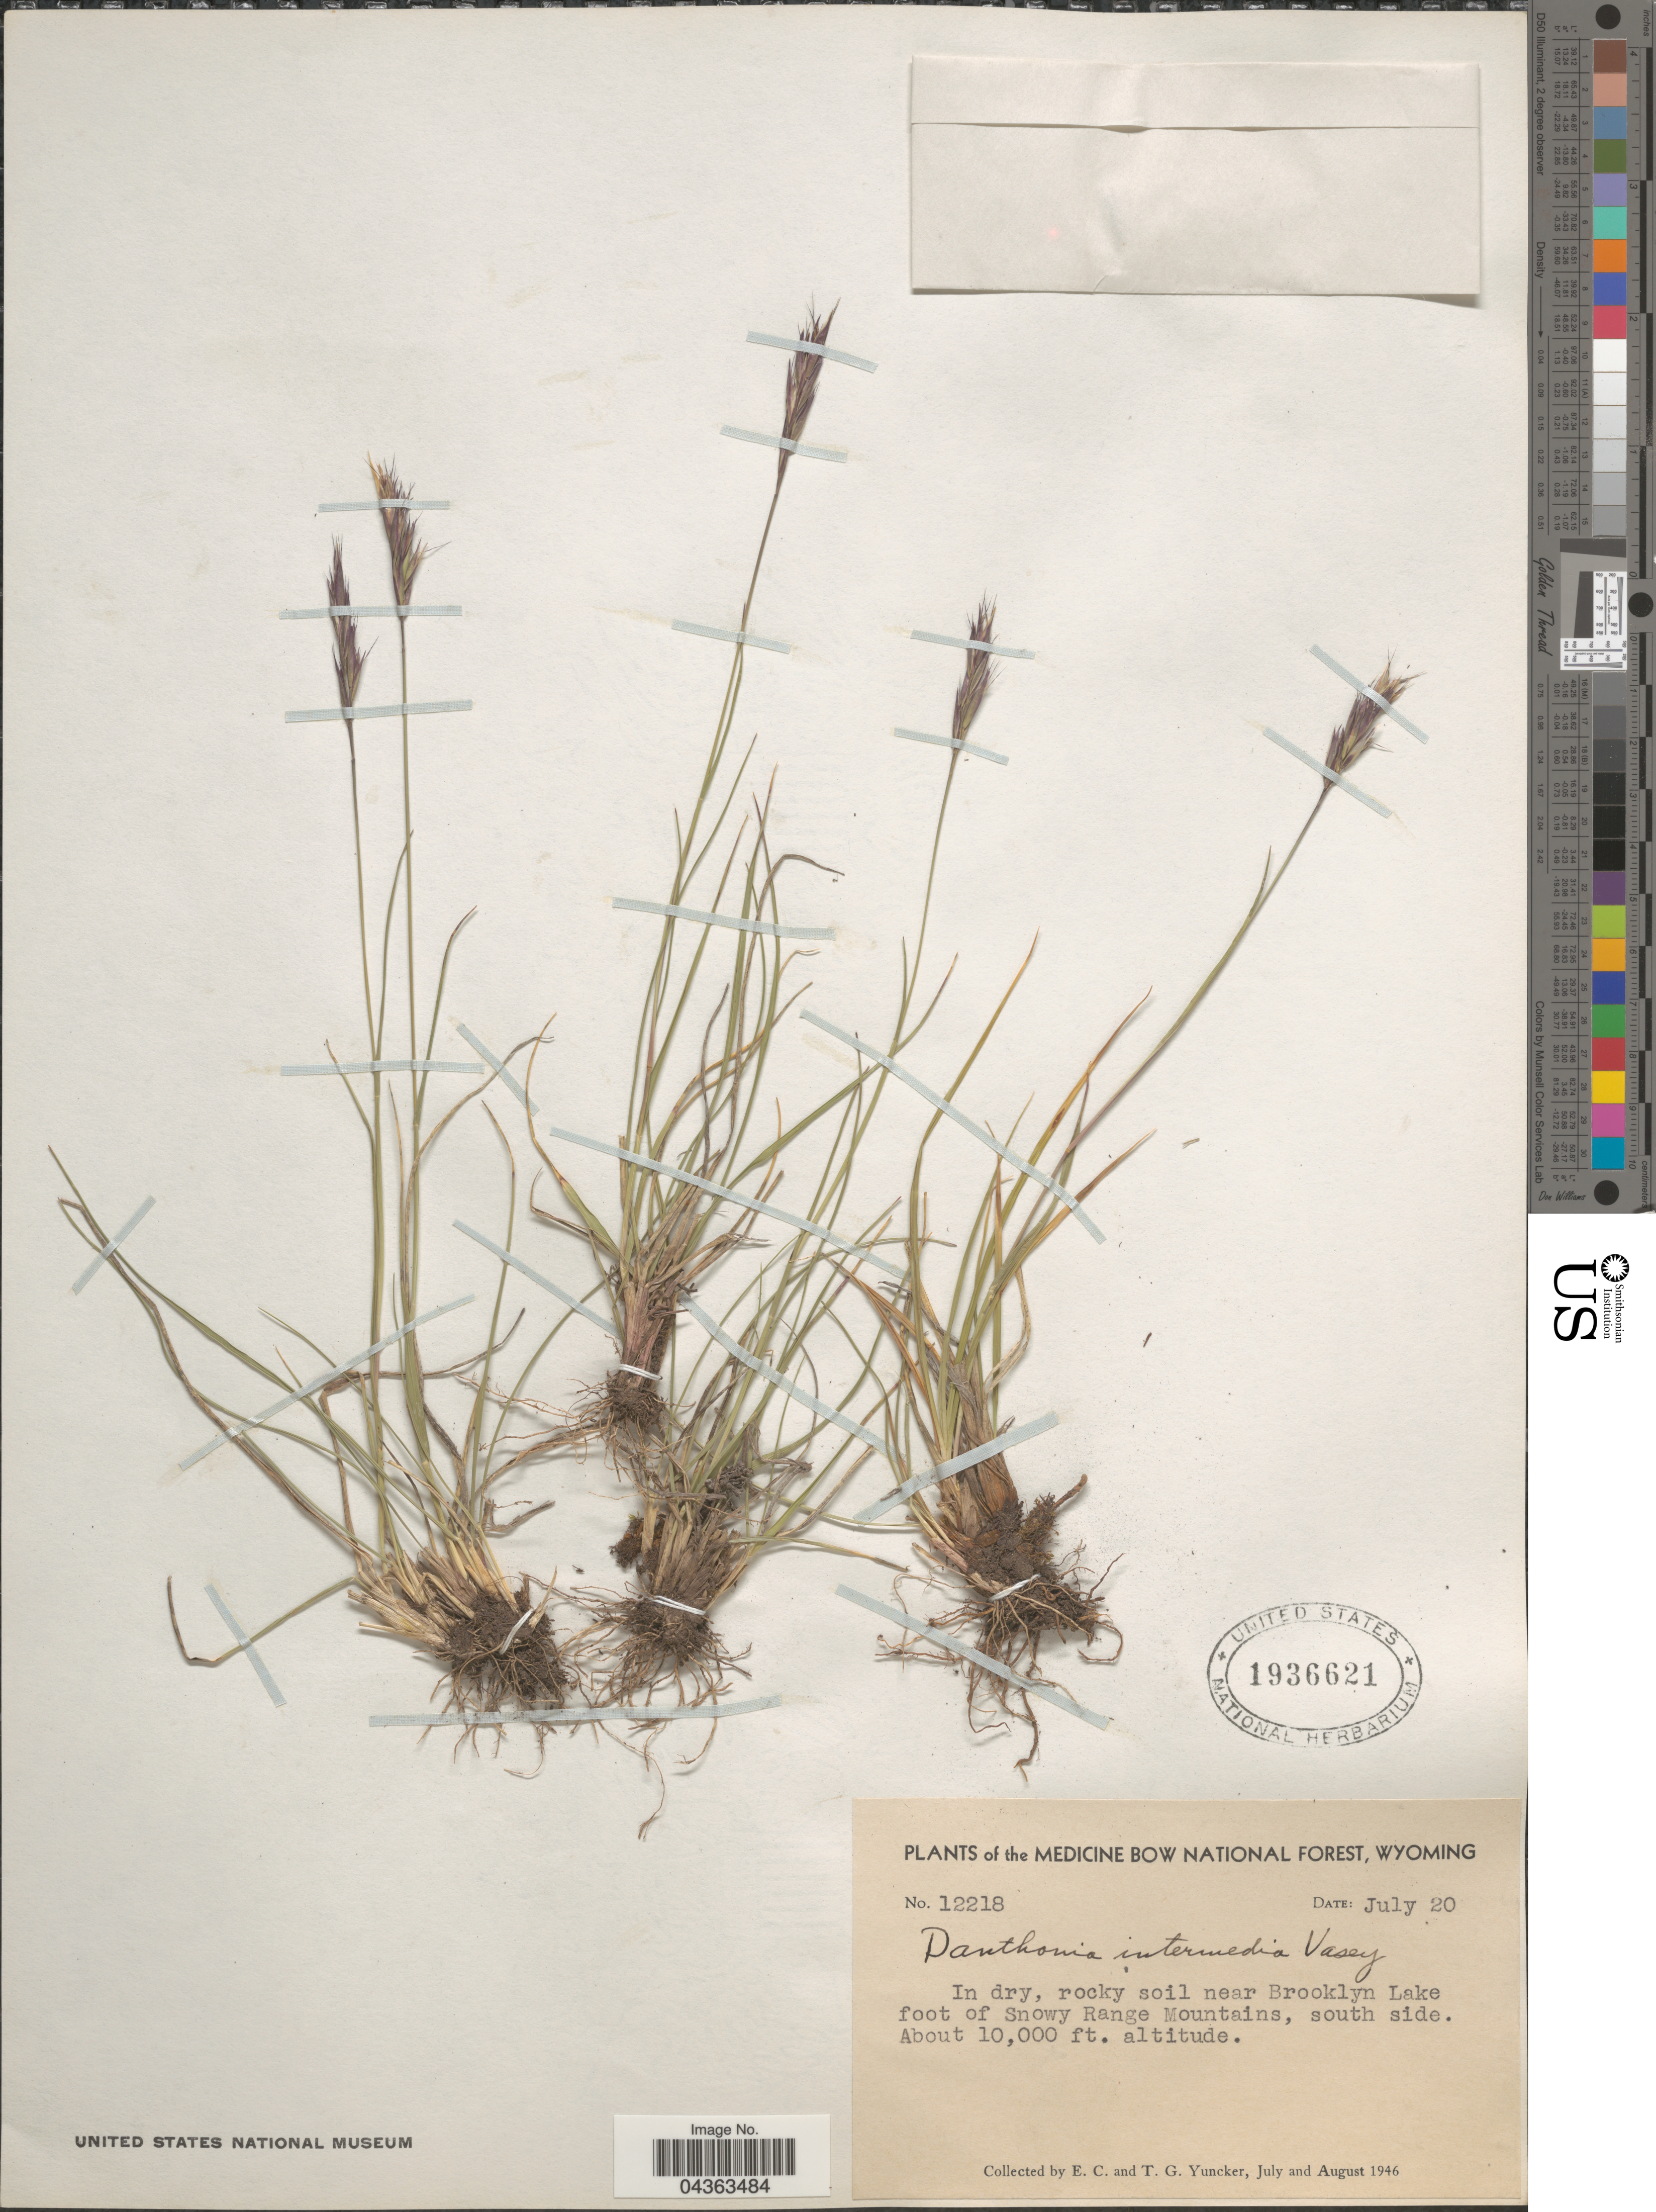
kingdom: Plantae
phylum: Tracheophyta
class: Liliopsida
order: Poales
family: Poaceae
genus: Danthonia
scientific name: Danthonia intermedia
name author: Vasey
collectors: E. C. Yuncker & T. G. Yuncker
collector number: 12218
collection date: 1946-07-20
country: United States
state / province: Wyoming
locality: The Medicine Bow National Forest. In dry, rocky soil near Brooklyn Lake foot of Snowy Range Mountains, south side.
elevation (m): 3048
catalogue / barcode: US 1936621